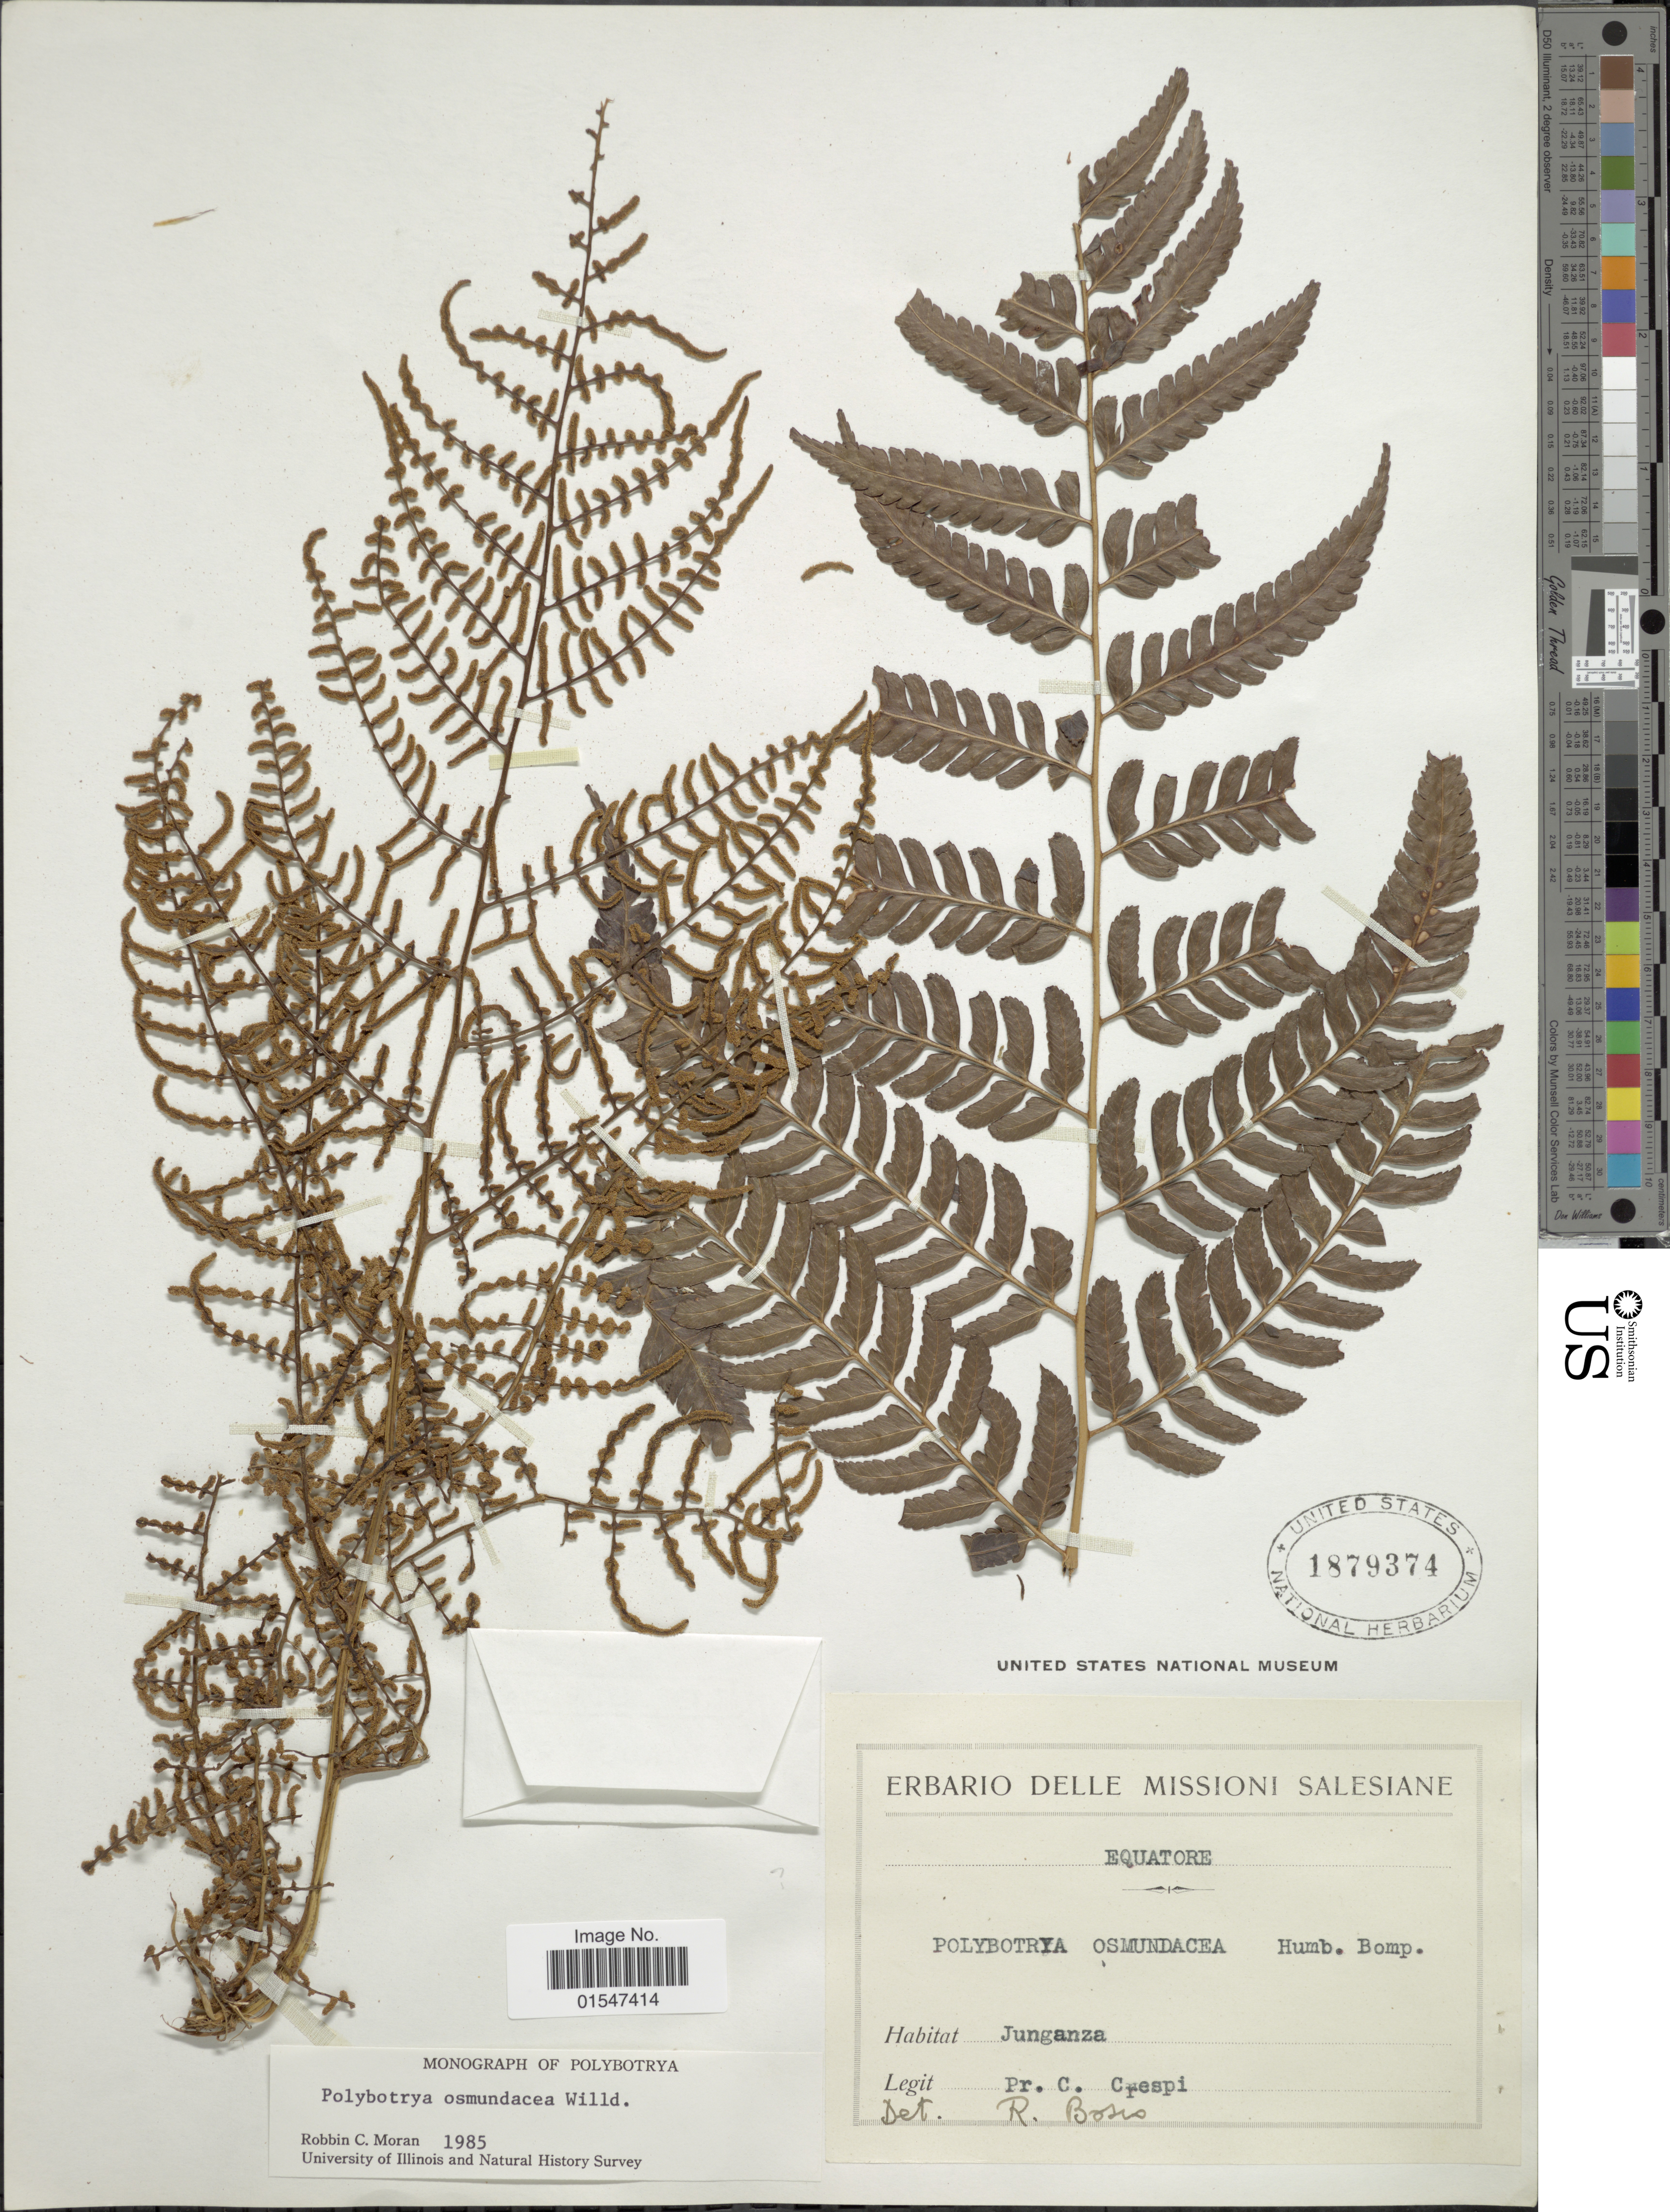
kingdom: Plantae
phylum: Tracheophyta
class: Polypodiopsida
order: Polypodiales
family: Dryopteridaceae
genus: Polybotrya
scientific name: Polybotrya osmundacea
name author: Humb. & Bonpl. ex Willd.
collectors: C. Crespi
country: Ecuador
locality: Equatore, Junganza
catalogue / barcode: US 1879374